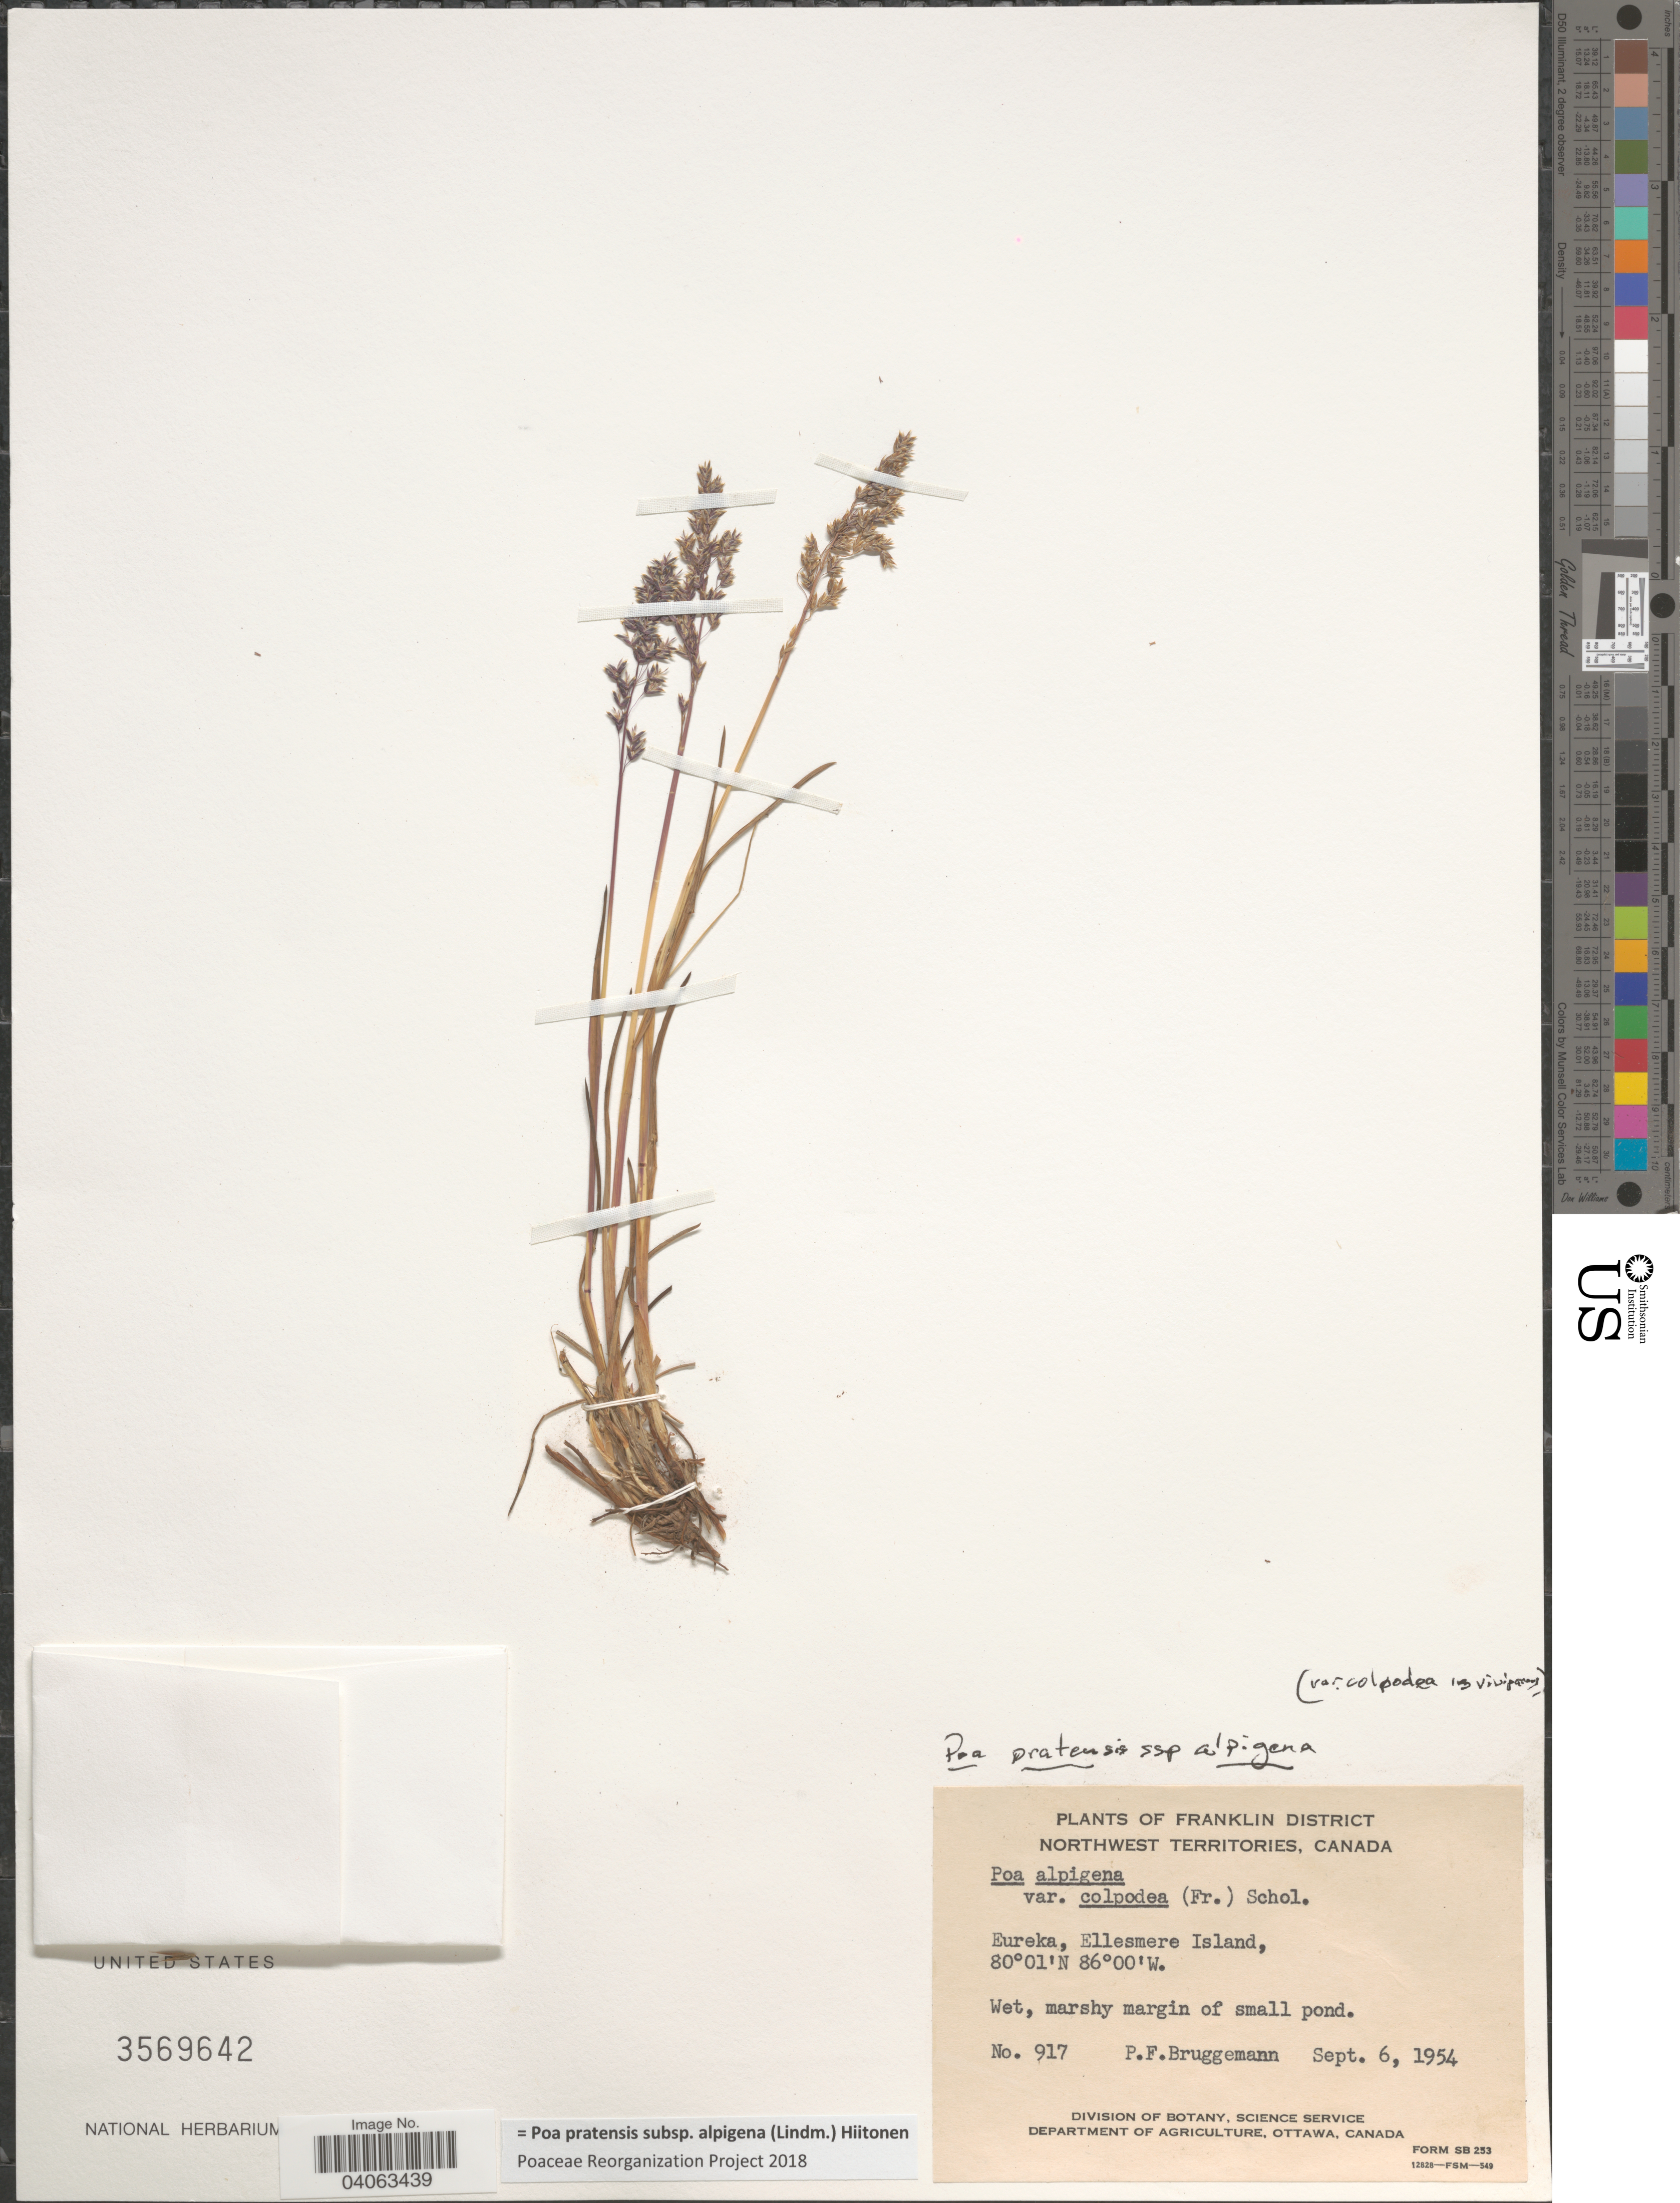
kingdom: Plantae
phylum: Tracheophyta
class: Liliopsida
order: Poales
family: Poaceae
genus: Poa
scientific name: Poa pratensis subsp. alpigena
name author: (Lindm.) Hiitonen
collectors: P. Bruggemann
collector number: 917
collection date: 1954-09-06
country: Canada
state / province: Northwest Territories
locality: Franklin District. Eureka, Ellesmere Island.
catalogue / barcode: US 3569642